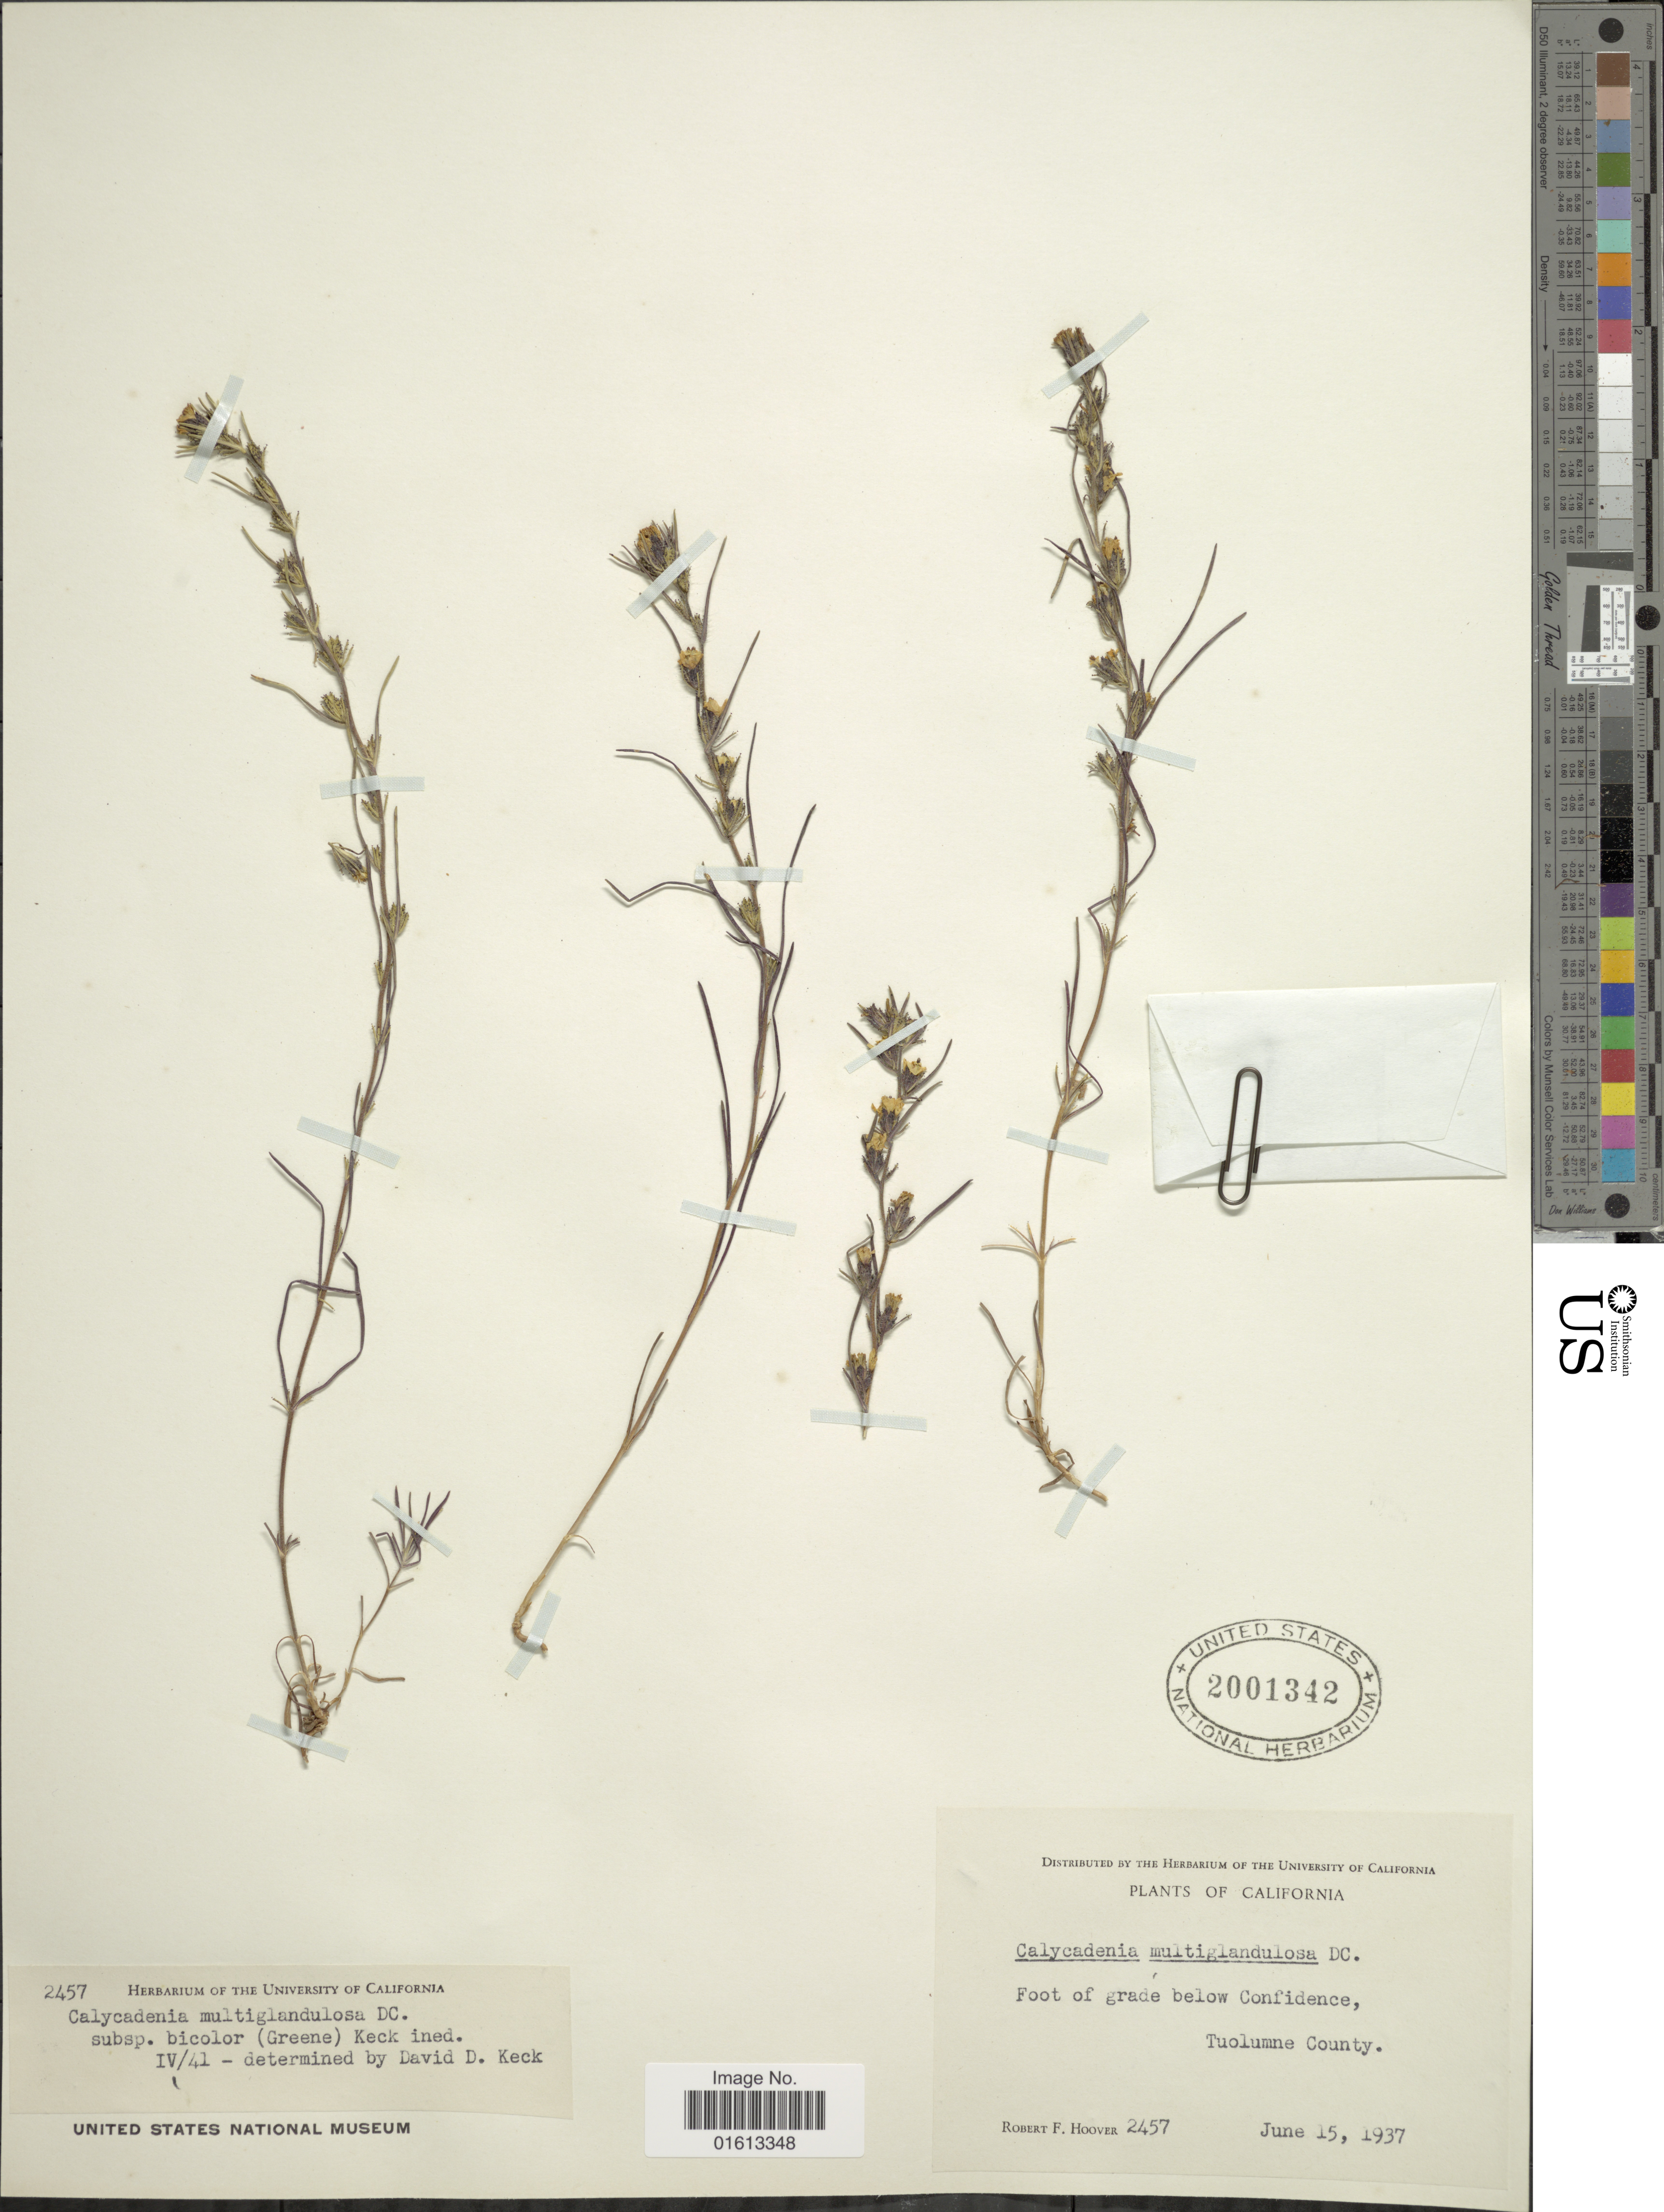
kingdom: Plantae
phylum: Tracheophyta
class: Magnoliopsida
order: Asterales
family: Asteraceae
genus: Calycadenia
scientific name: Calycadenia multiglandulosa subsp. bicolor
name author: (Greene) D.D. Keck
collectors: R. F. Hoover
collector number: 2457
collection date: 1937-06-15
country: United States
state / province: California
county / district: Tuolumne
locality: Tuolume County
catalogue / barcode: US 2001342